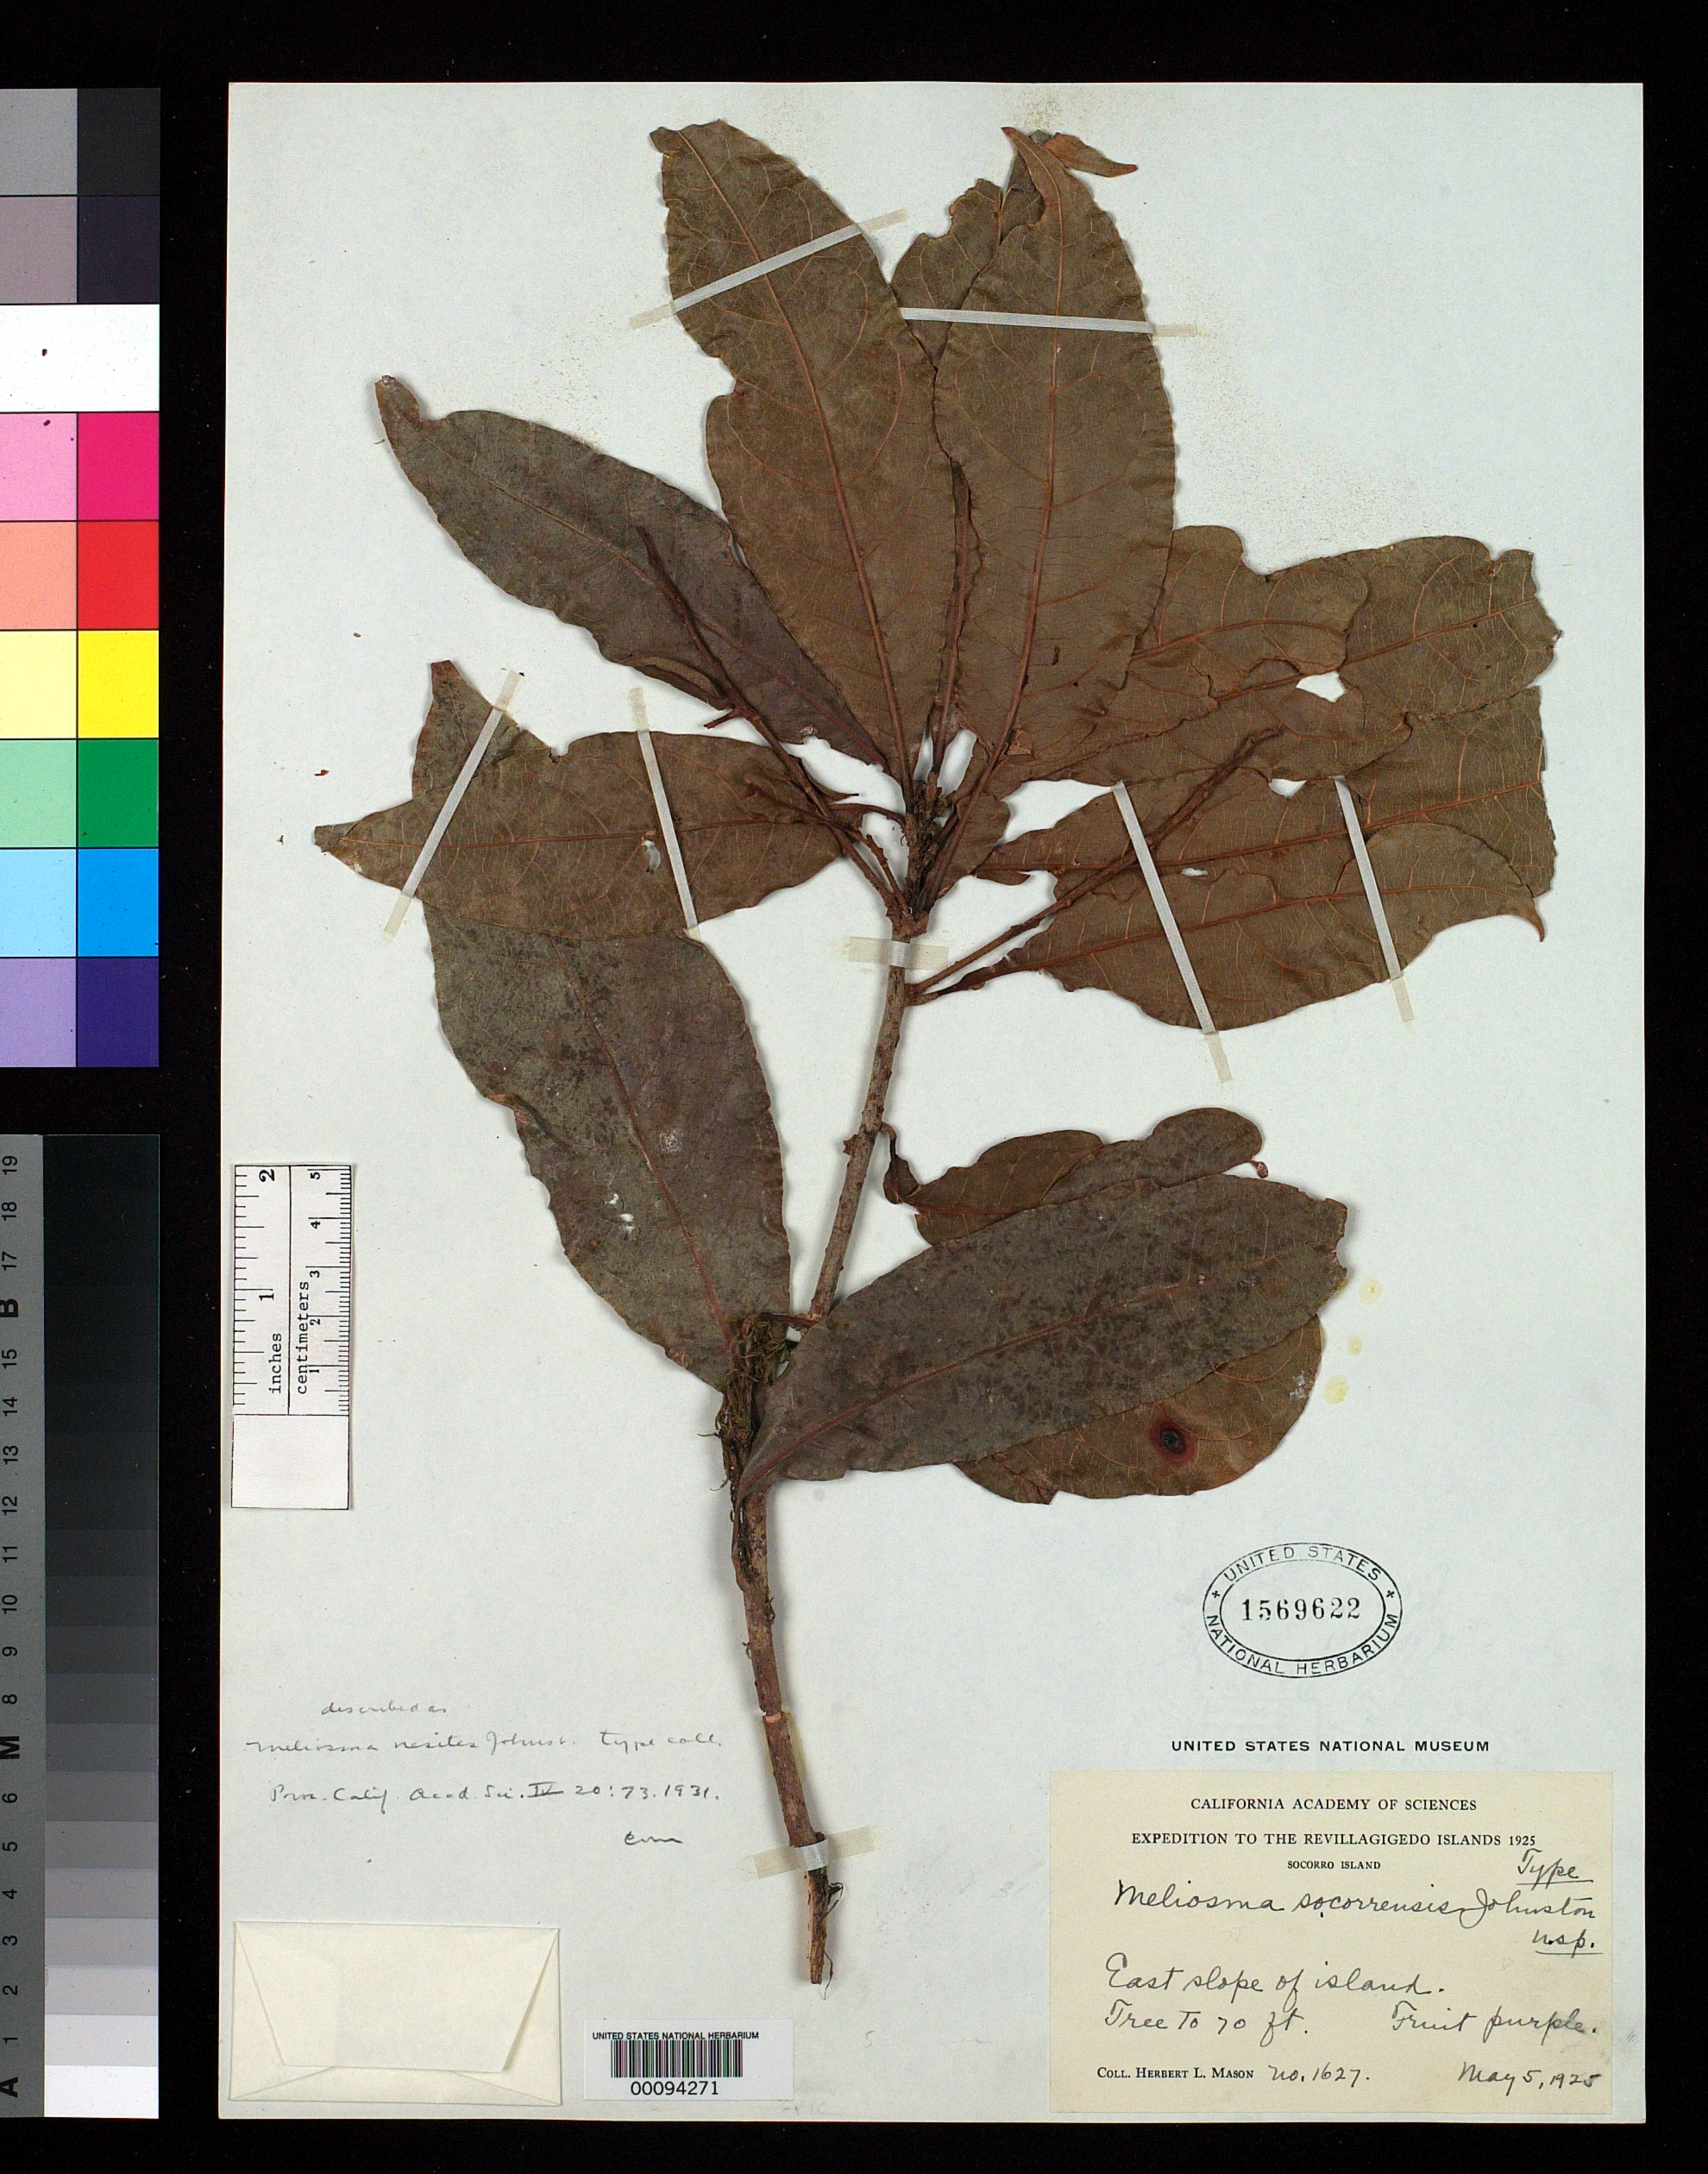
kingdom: Plantae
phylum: Tracheophyta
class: Magnoliopsida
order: Proteales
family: Sabiaceae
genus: Meliosma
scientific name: Meliosma nesites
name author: I.M. Johnst.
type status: Isotype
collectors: H. L. Mason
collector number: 1627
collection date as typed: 05 May 1925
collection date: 1925-05-05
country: Mexico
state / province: Colima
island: Socorro Island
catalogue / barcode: US 1569622